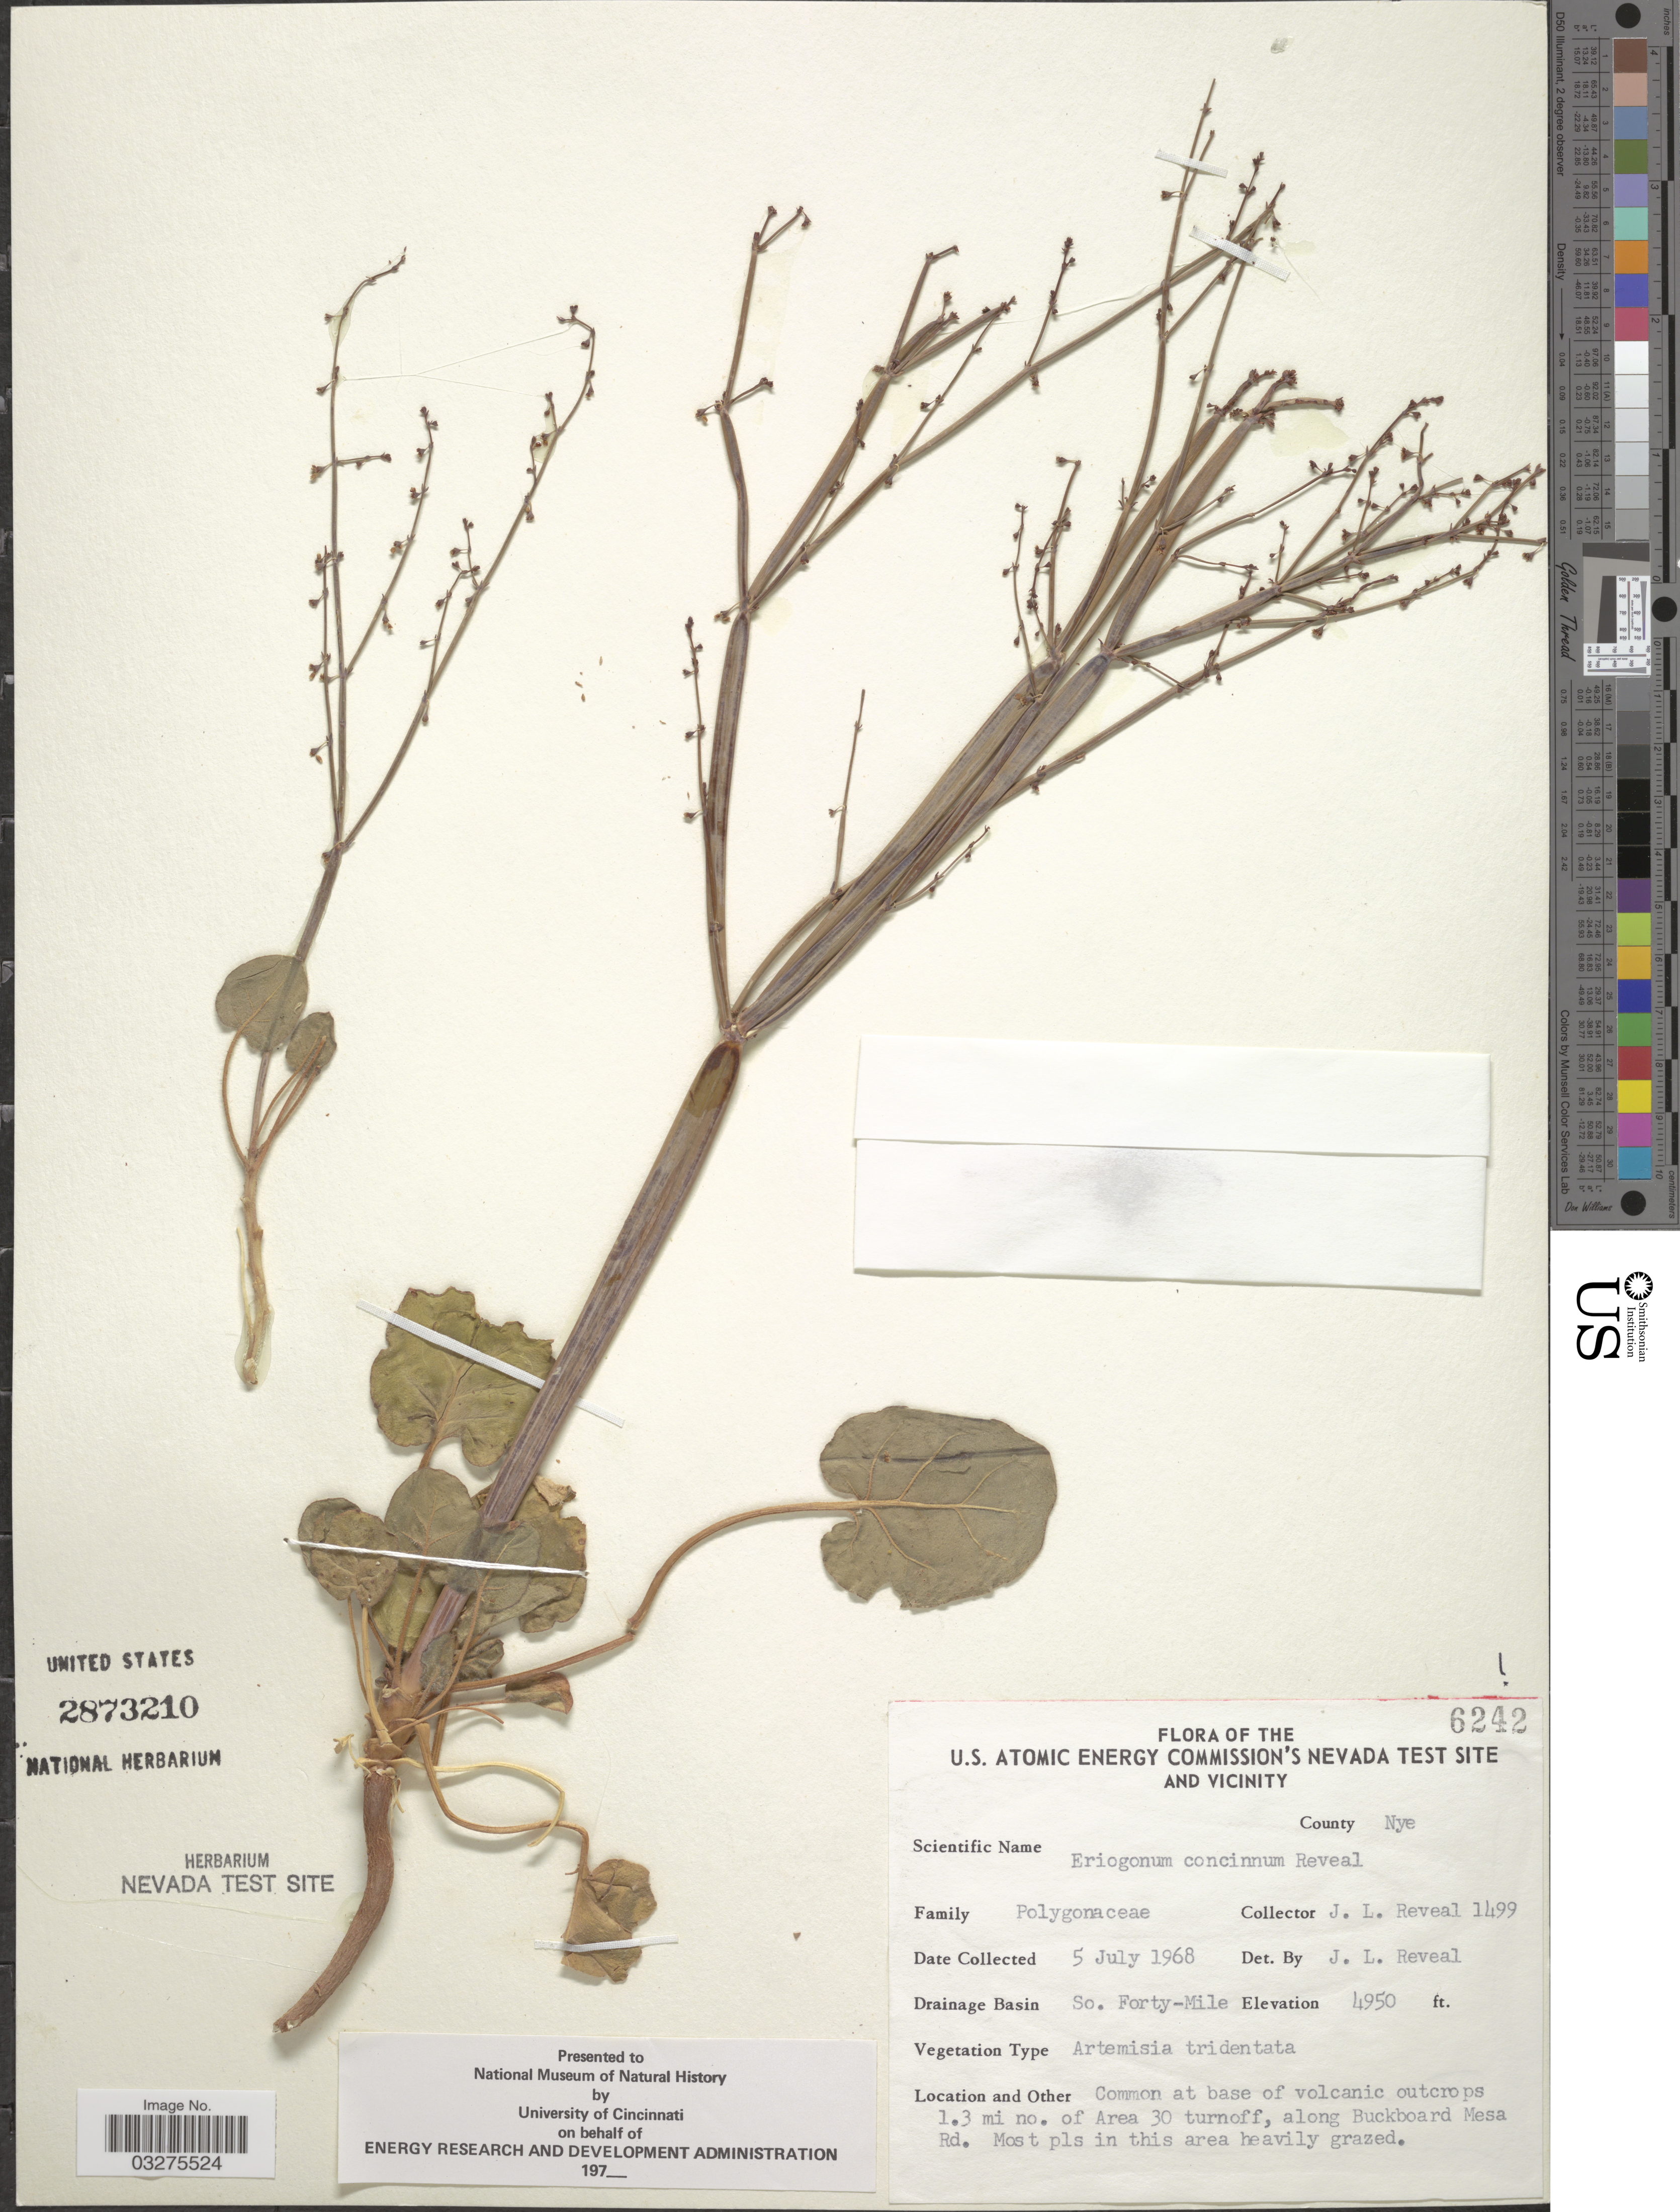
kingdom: Plantae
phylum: Tracheophyta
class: Magnoliopsida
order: Caryophyllales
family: Polygonaceae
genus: Eriogonum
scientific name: Eriogonum concinnum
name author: Reveal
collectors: J. L. Reveal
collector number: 1499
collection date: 1968-07-05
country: United States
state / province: Nevada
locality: U.S. Atomic Energy Commission's Nevada Test Site and vicinity. County Nye. Drainage Basin So. Forty-Mile. Common at base of volcanic outcrops 1.3 mi no. of Area 30 turnoff, along Buckboard Mesa Rd.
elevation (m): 1509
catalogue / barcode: US 2873210